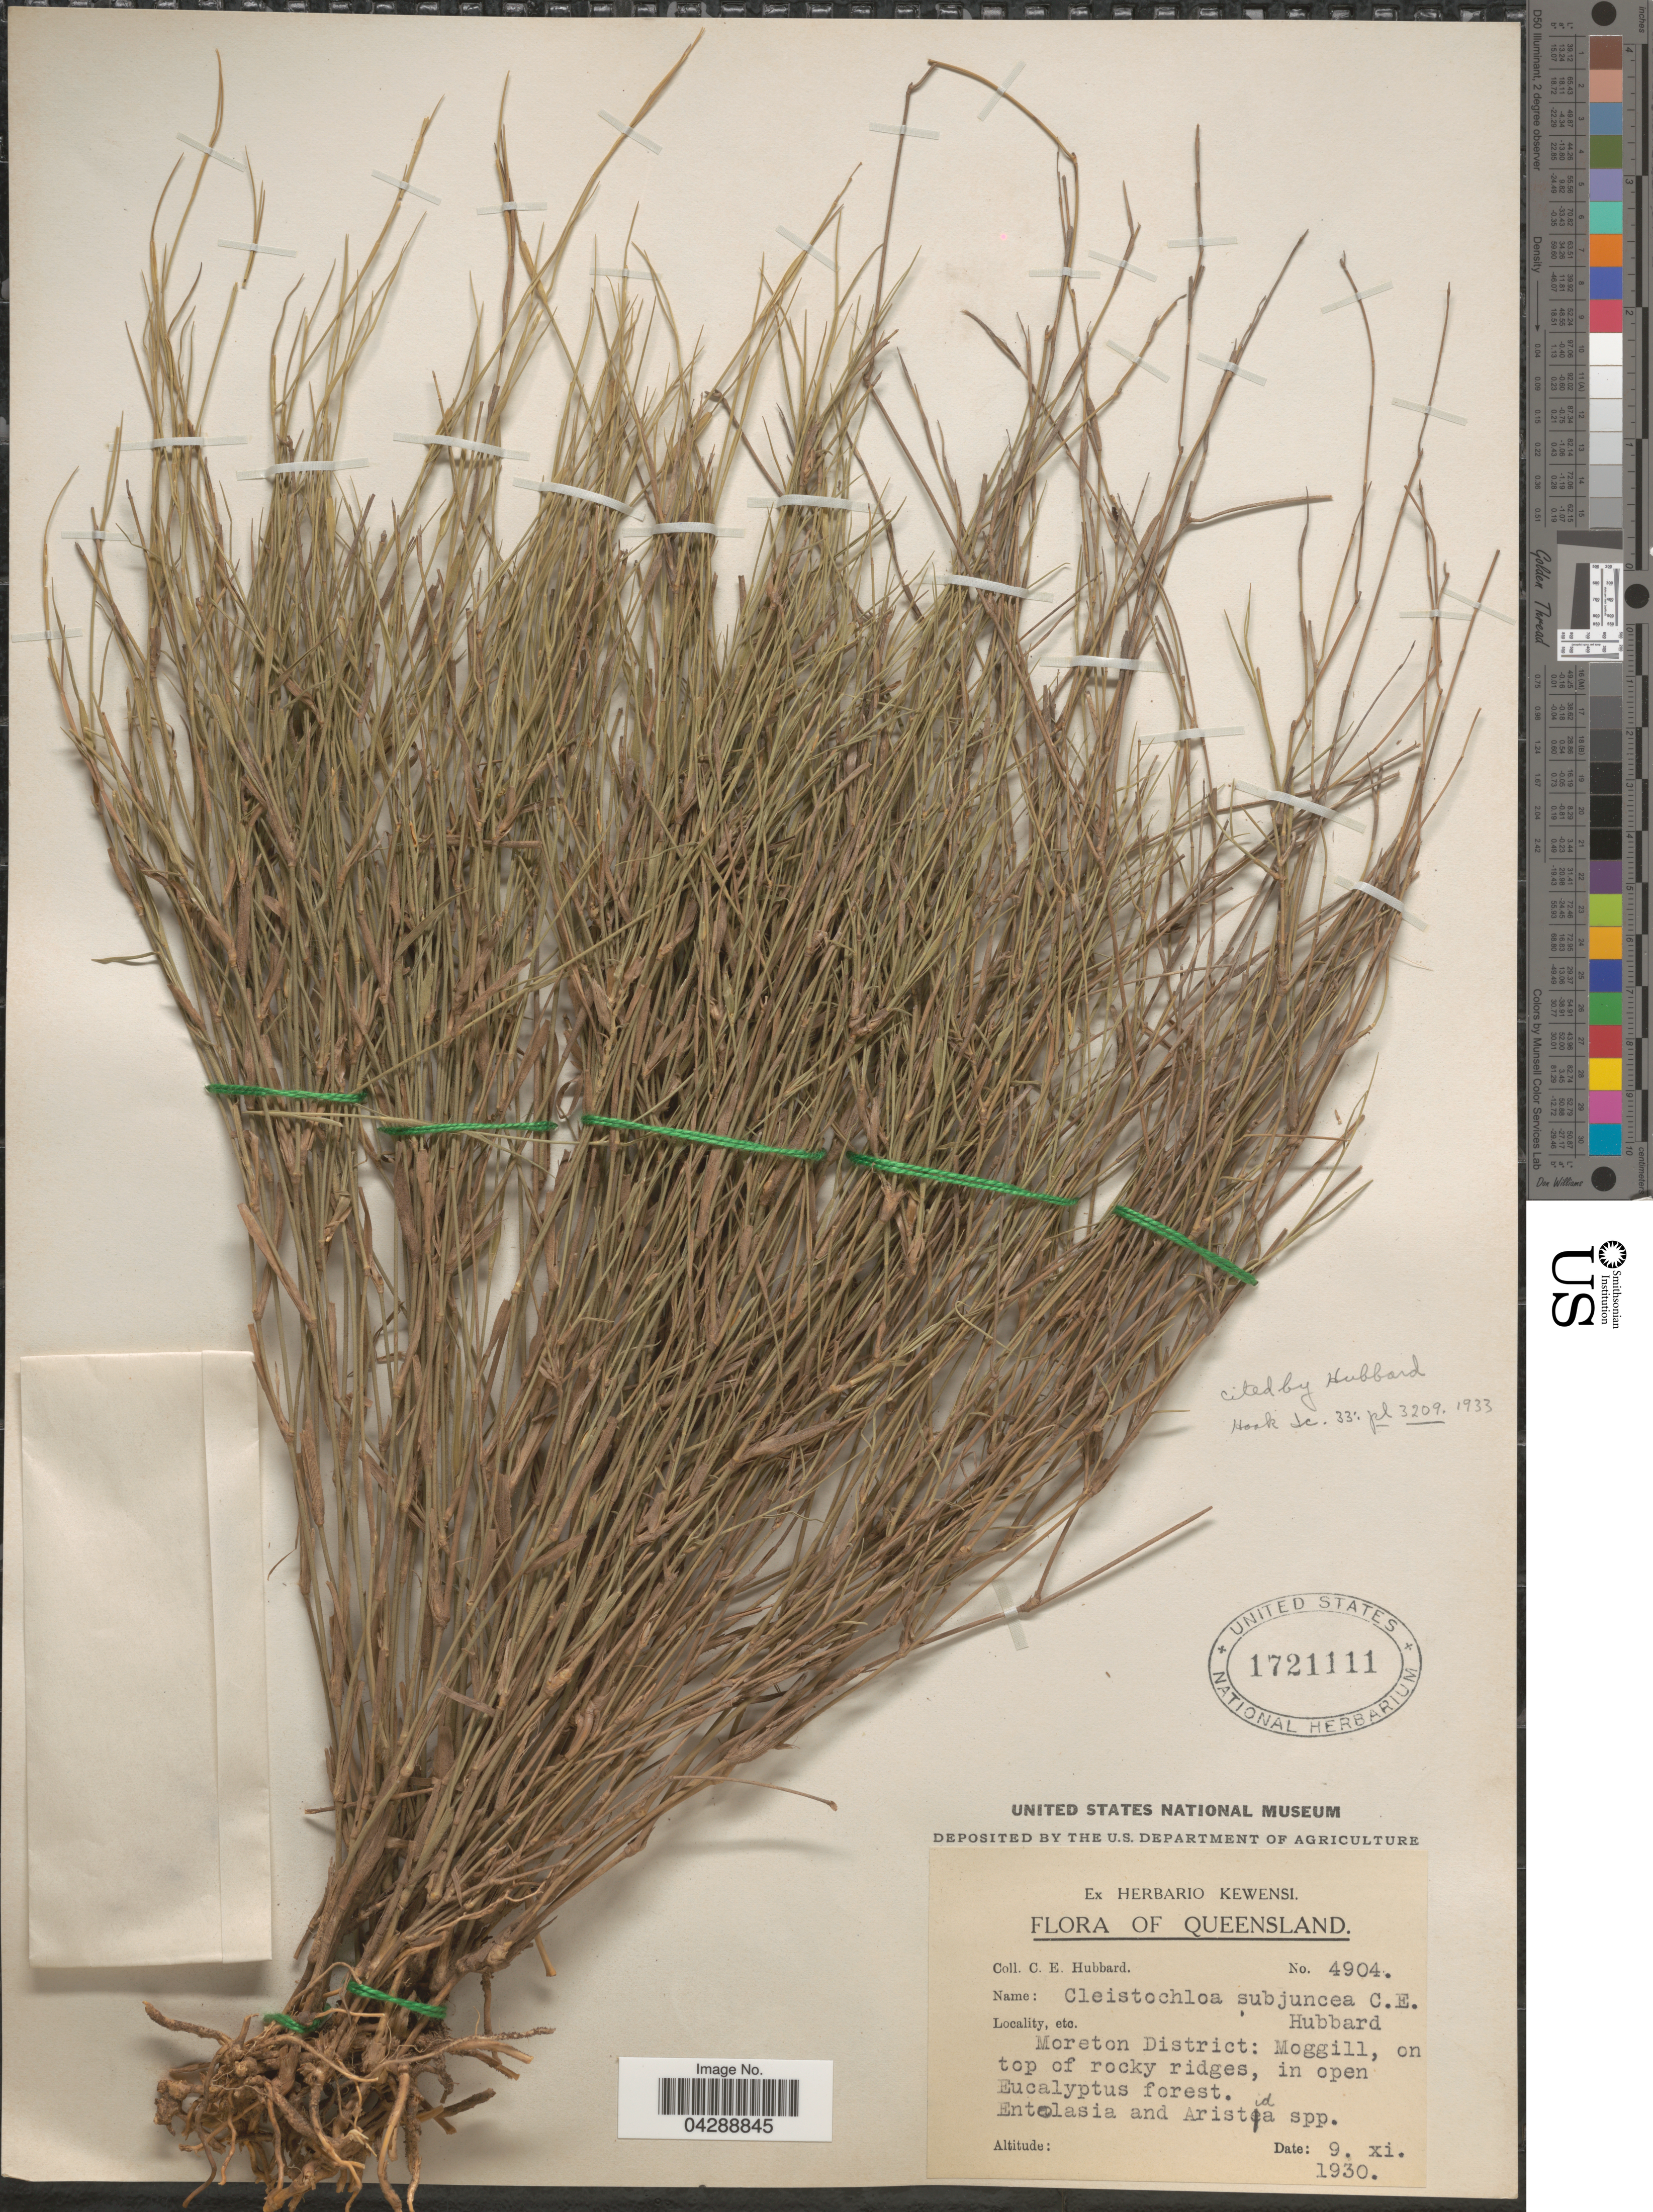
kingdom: Plantae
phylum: Tracheophyta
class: Liliopsida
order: Poales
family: Poaceae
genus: Cleistochloa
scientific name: Cleistochloa subjuncea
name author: C. E. Hubb.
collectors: C. E. Hubbard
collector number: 4904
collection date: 1930-11-09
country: Australia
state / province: Queensland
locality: Moreton District: Moggill, on top of rocky ridges, in open Eucalyptus forest.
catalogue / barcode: US 1721111